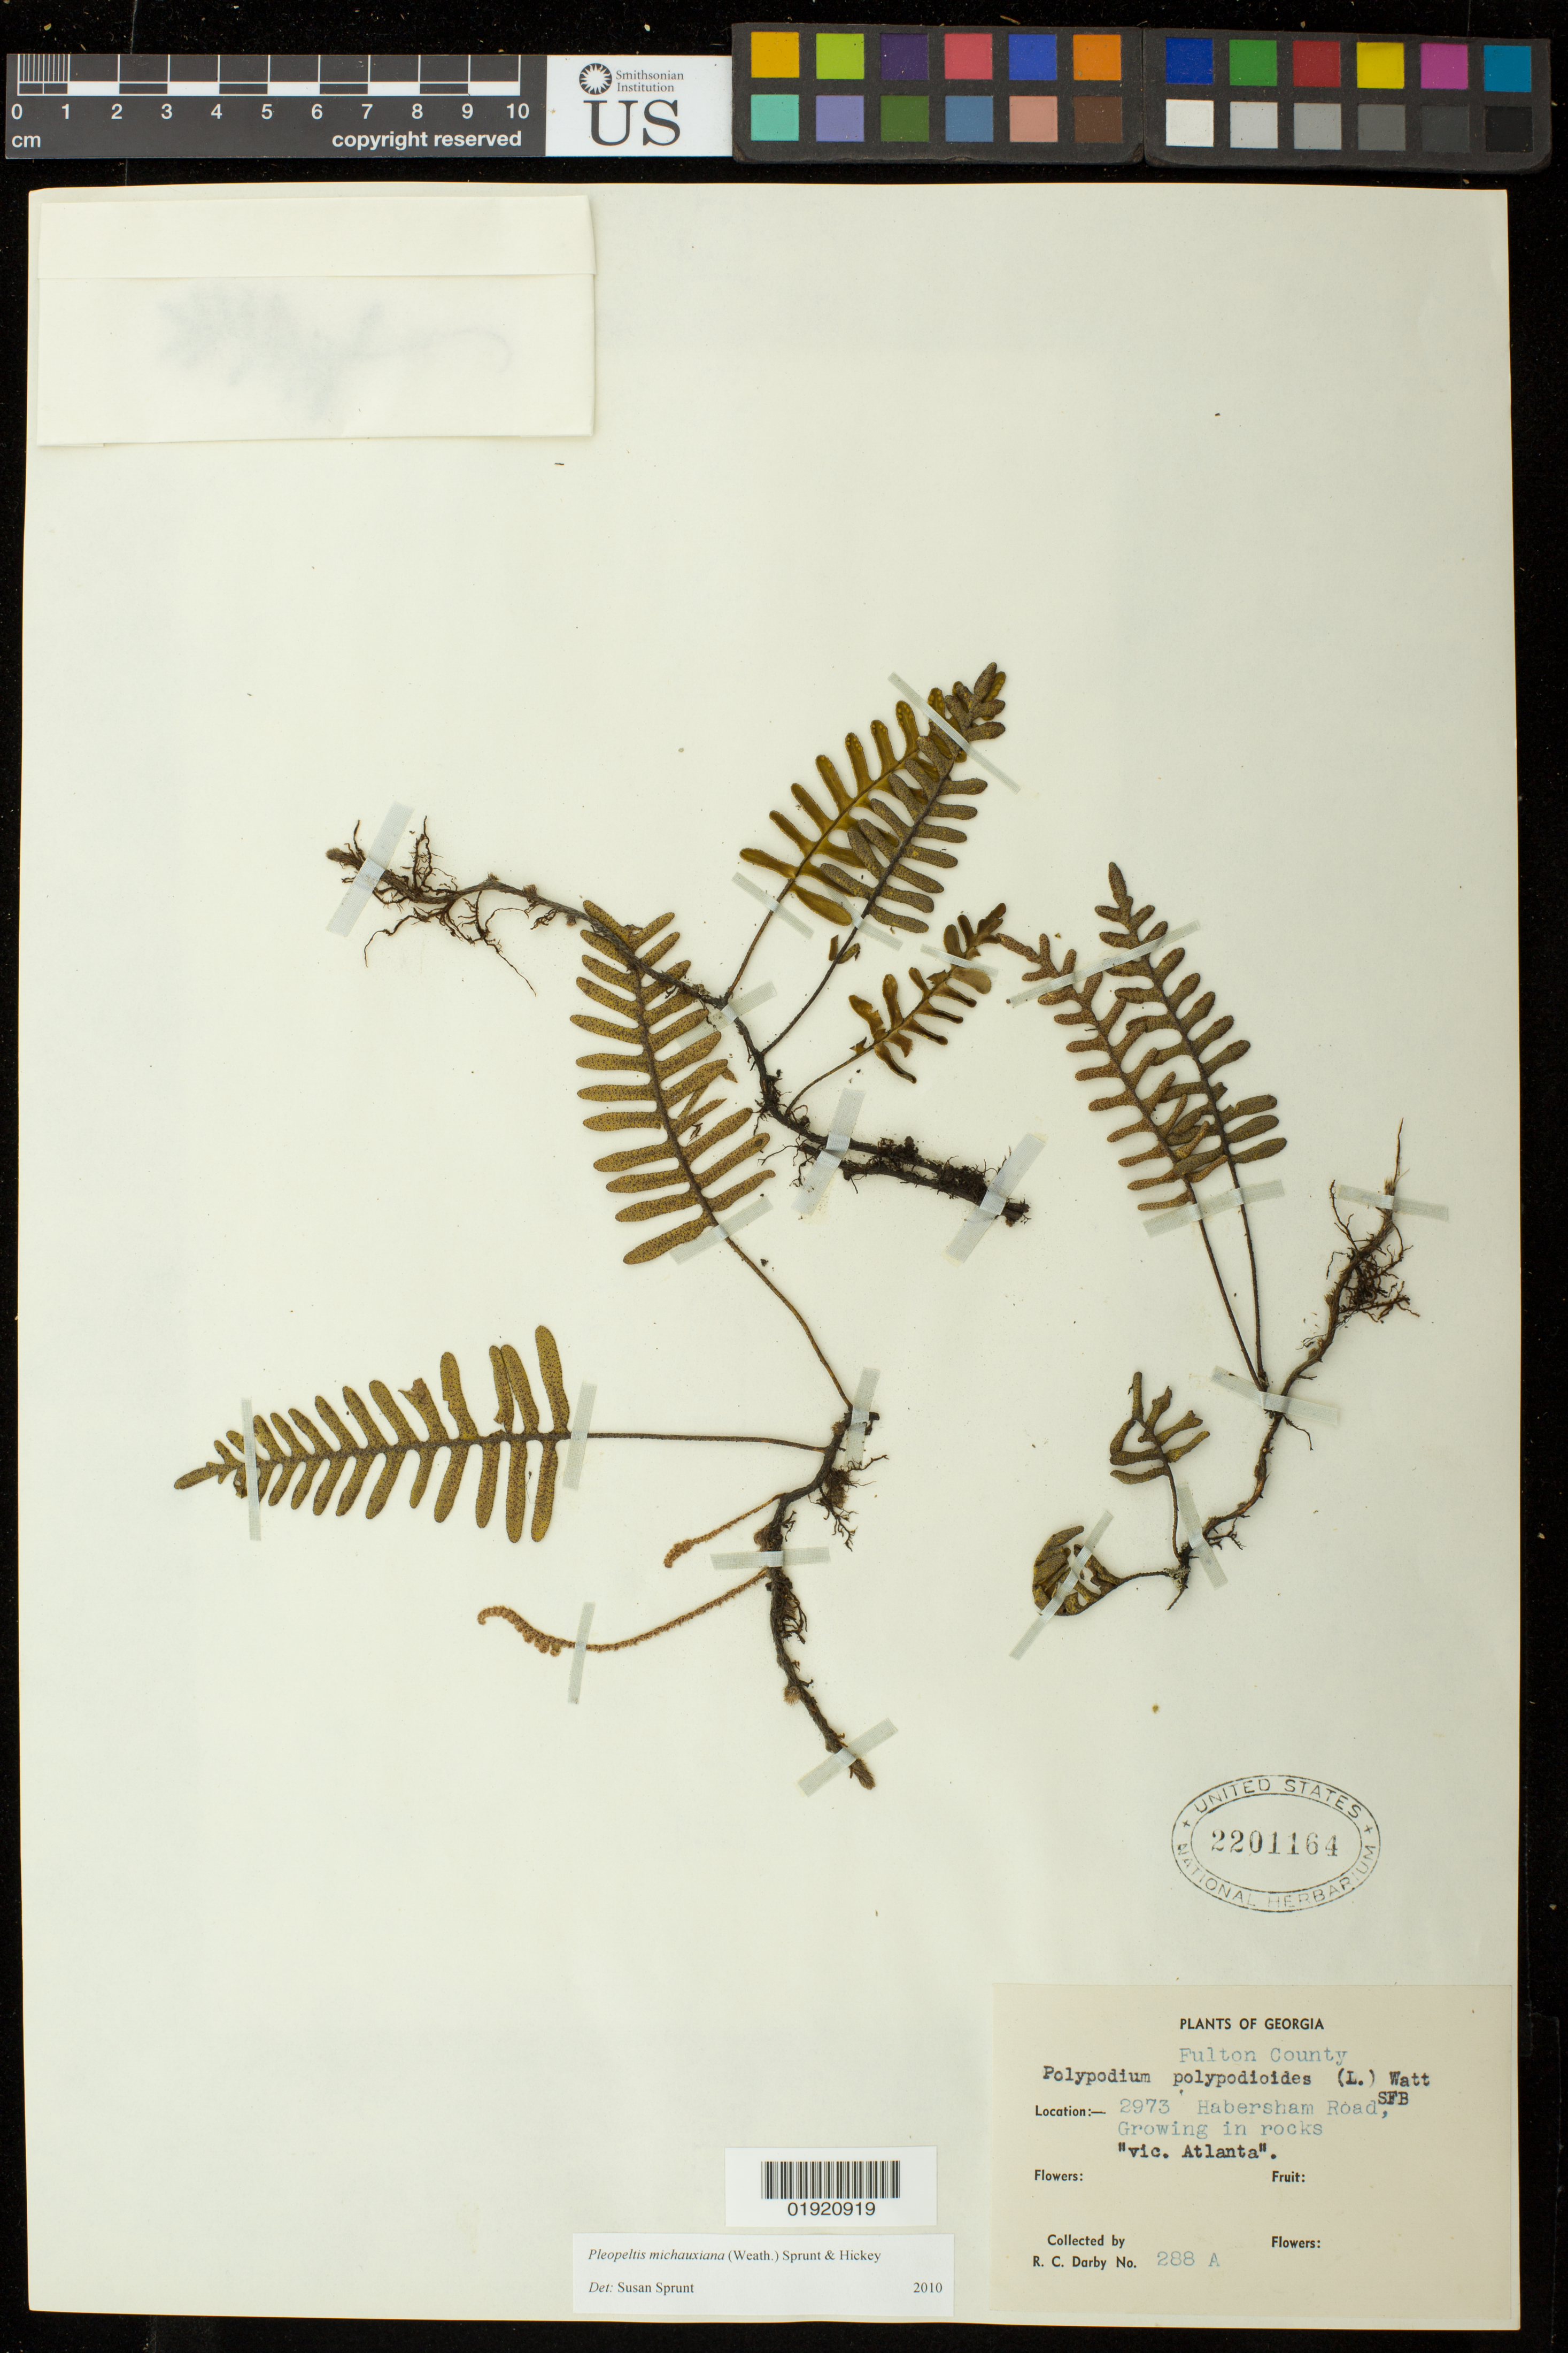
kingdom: Plantae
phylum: Tracheophyta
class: Polypodiopsida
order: Polypodiales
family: Polypodiaceae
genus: Pleopeltis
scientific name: Pleopeltis michauxiana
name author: (Weath.) Hickey & Sprunt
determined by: Sprunt, S. V.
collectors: R. Darby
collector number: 288A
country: United States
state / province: Georgia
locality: Fulton County. 2973 Habersham Road. "vic. Atlanta".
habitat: Growing in rocks.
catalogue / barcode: US 2201164